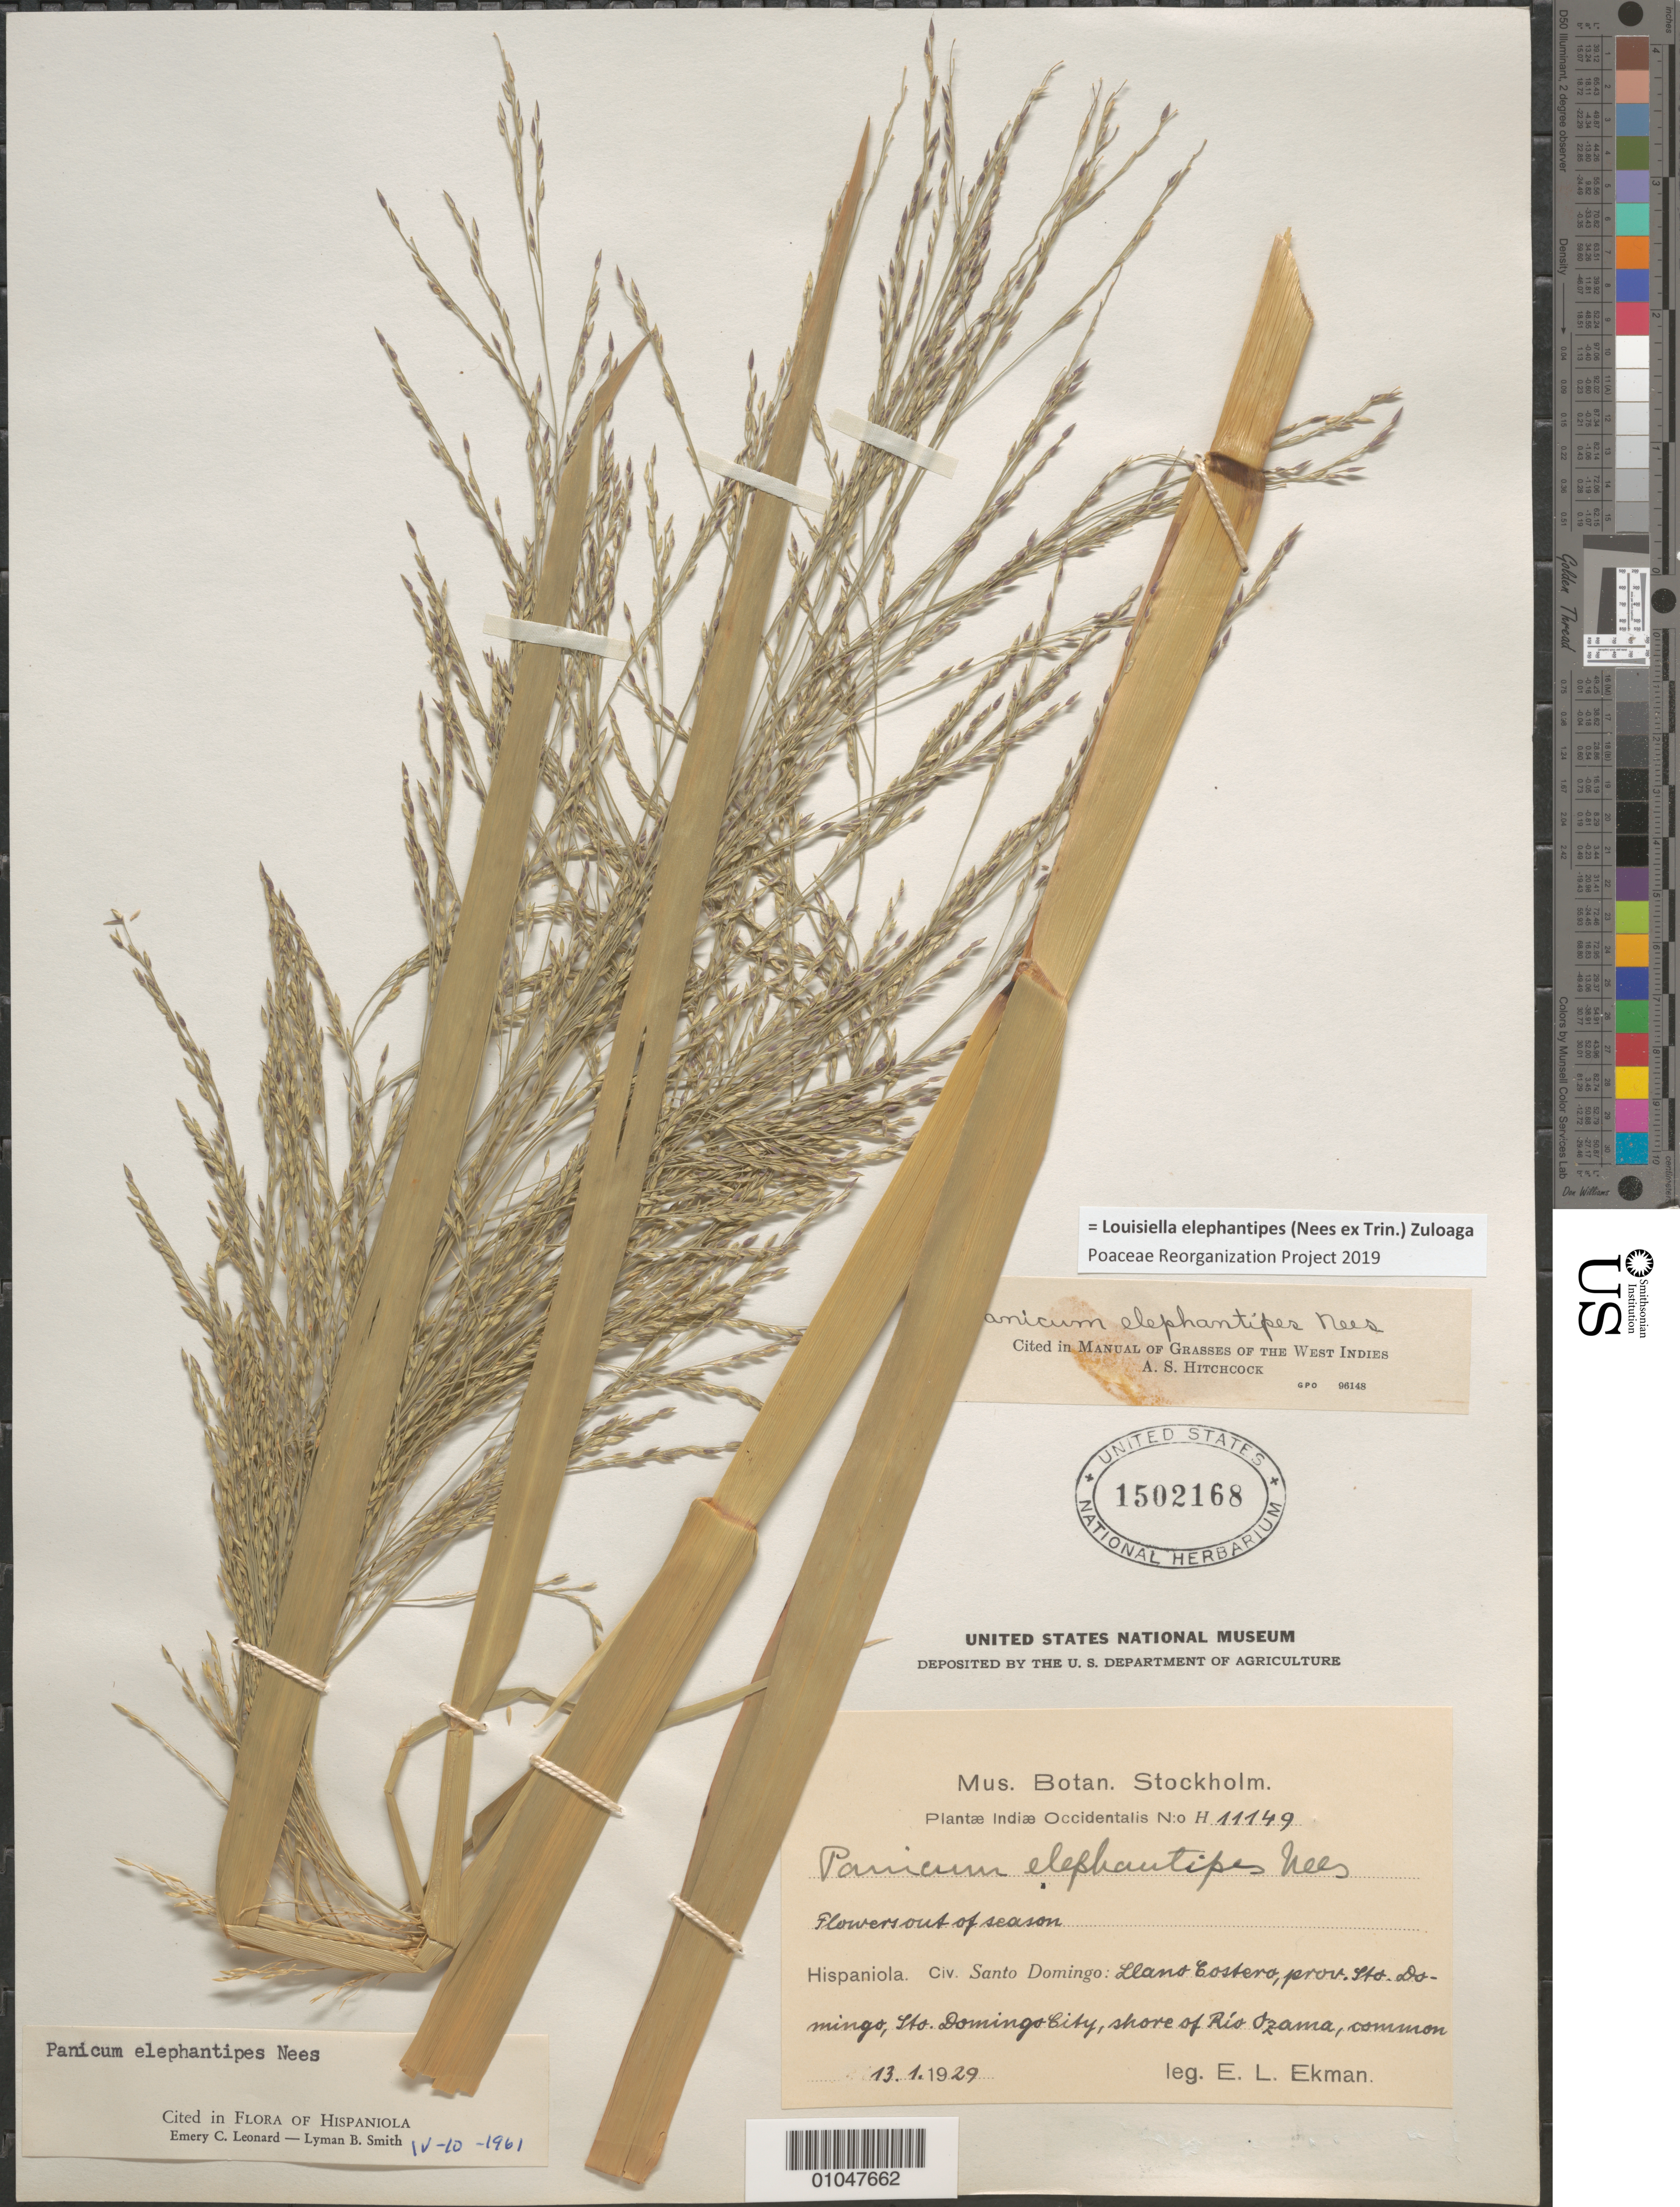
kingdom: Plantae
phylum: Tracheophyta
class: Liliopsida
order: Poales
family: Poaceae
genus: Louisiella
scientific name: Louisiella elephantipes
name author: (Nees ex Trin.) Zuloaga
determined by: Poaceae Reorganization Project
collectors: E. L. Ekman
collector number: H 11149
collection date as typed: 13 Jan 1929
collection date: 1929-01-13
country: Dominican Republic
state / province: Distrito Nacional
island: Hispaniola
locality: Llano Costero, shore of Rio Ozama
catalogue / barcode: US 1502168